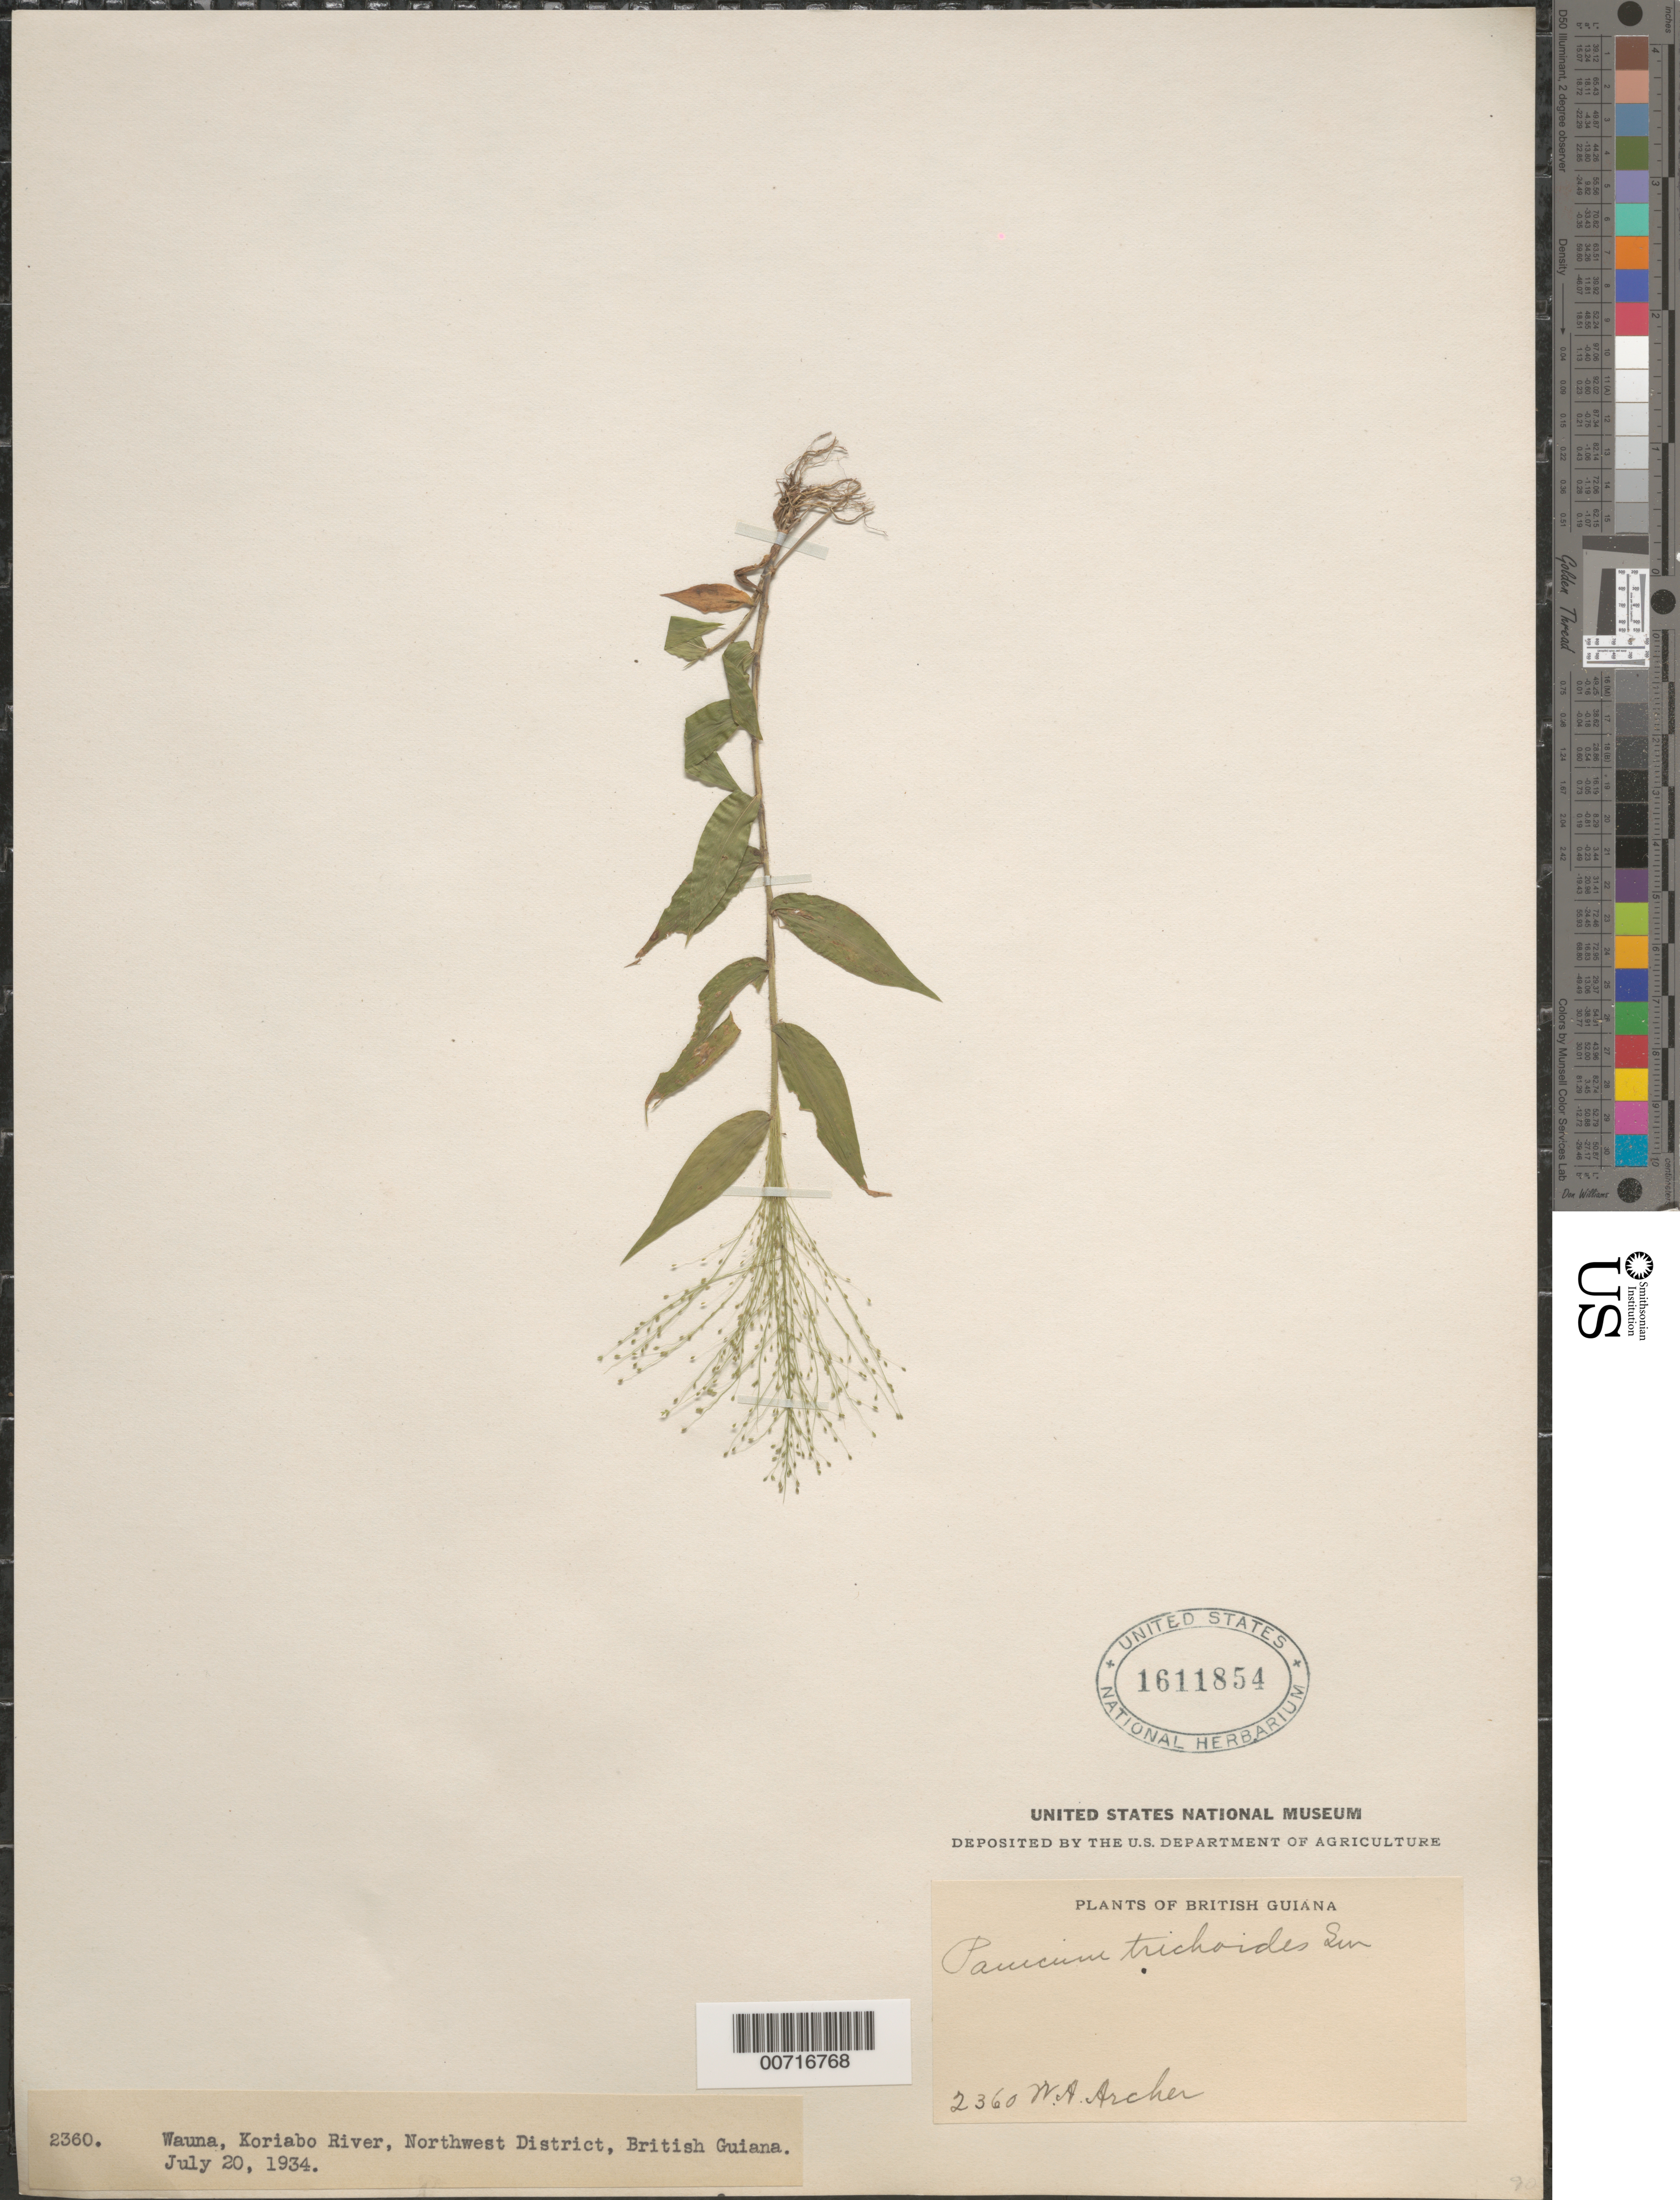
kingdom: Plantae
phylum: Tracheophyta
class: Liliopsida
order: Poales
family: Poaceae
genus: Panicum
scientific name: Panicum trichoides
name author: Sw.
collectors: W. A. Archer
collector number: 2360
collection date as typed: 20-Jul-34 to 22-Jul-34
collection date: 1934-07-20/1934-07-22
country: Guyana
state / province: Barima-Waini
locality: Koriabo R., Wauna, NW Dist.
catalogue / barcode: US 1611854